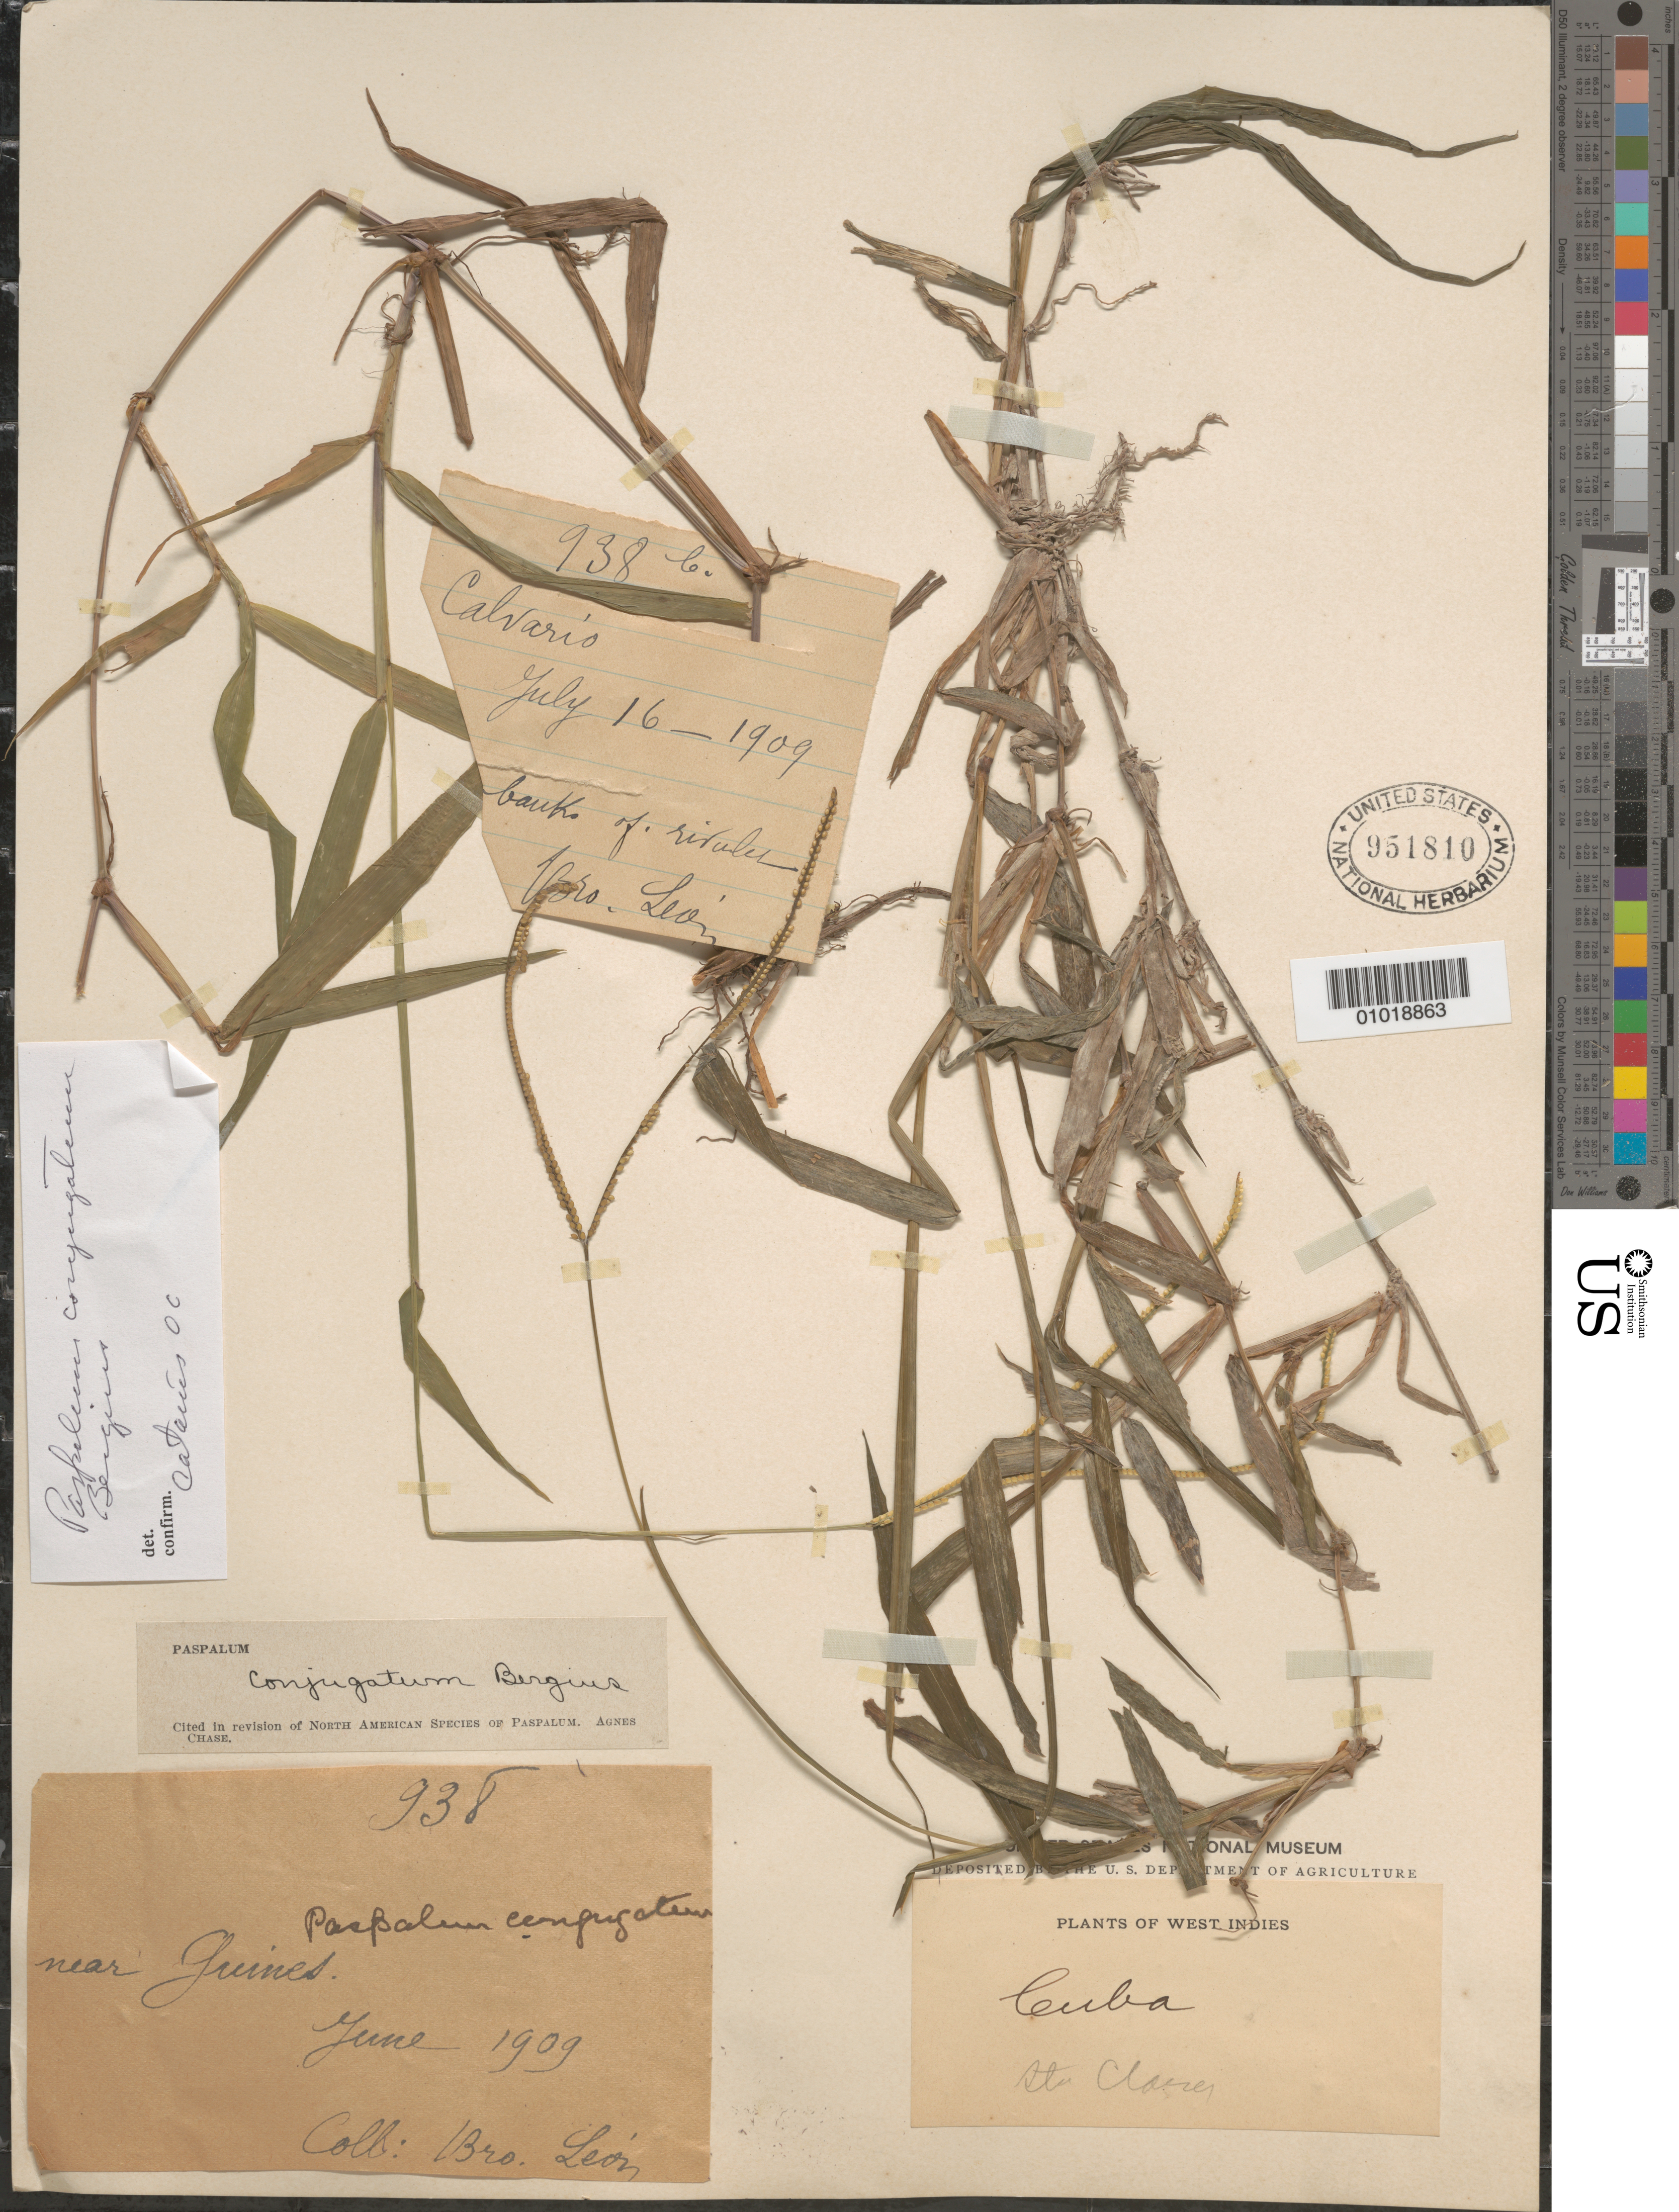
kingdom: Plantae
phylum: Tracheophyta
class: Liliopsida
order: Poales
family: Poaceae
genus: Paspalum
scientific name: Paspalum conjugatum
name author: P.J. Bergius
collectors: Bro. León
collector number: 938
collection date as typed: Jun 1909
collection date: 1909-06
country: Cuba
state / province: Villa Clara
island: Cuba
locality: Near Guines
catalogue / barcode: US 951810